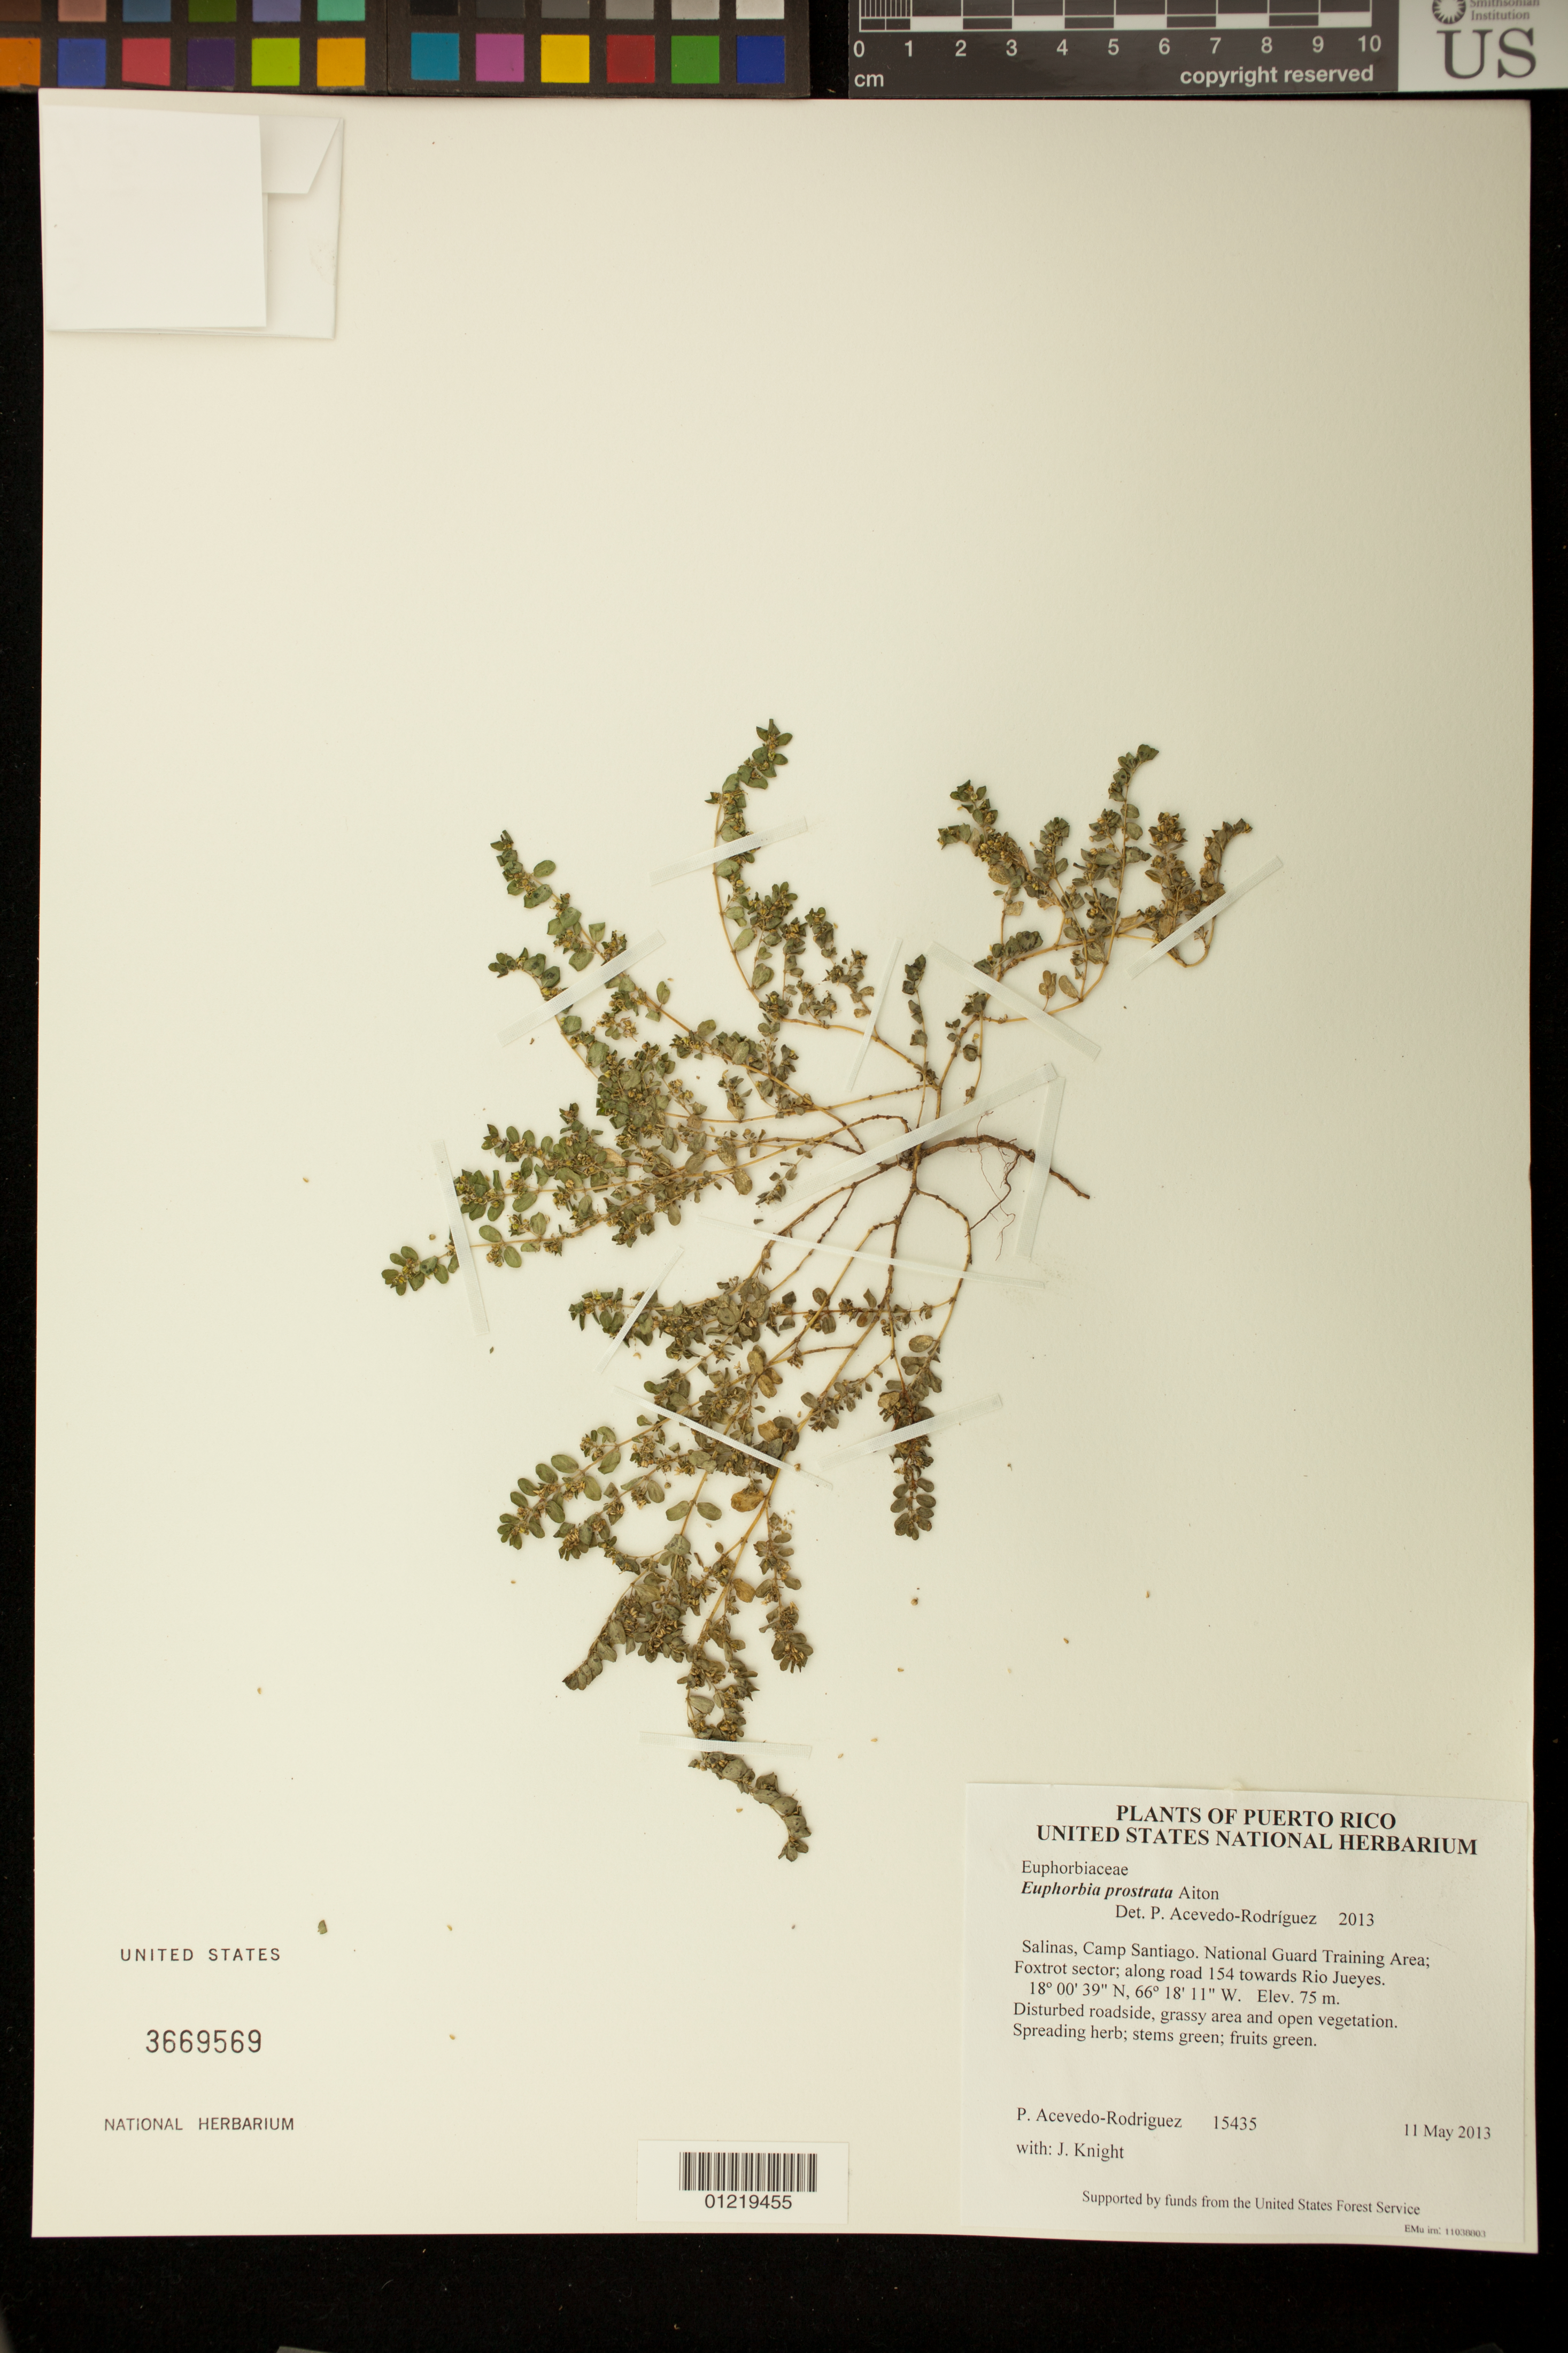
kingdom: Plantae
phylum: Tracheophyta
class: Magnoliopsida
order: Malpighiales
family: Euphorbiaceae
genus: Euphorbia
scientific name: Euphorbia prostrata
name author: Aiton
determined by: Acevedo-Rodríguez, P., (BOT), Smithsonian Institution - National Museum of Natural History (UNITED STATES)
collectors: P. Acevedo-Rodr. & J. Knight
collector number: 15435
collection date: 2013-05-11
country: Puerto Rico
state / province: Salinas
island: Puerto Rico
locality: Camp Santiago. National Guard Training Area; Foxtrot sector; along road 154 towards Rio Jueyes.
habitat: Disturbed roadside, grassy area and open vegetation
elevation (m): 75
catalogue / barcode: US 3669569